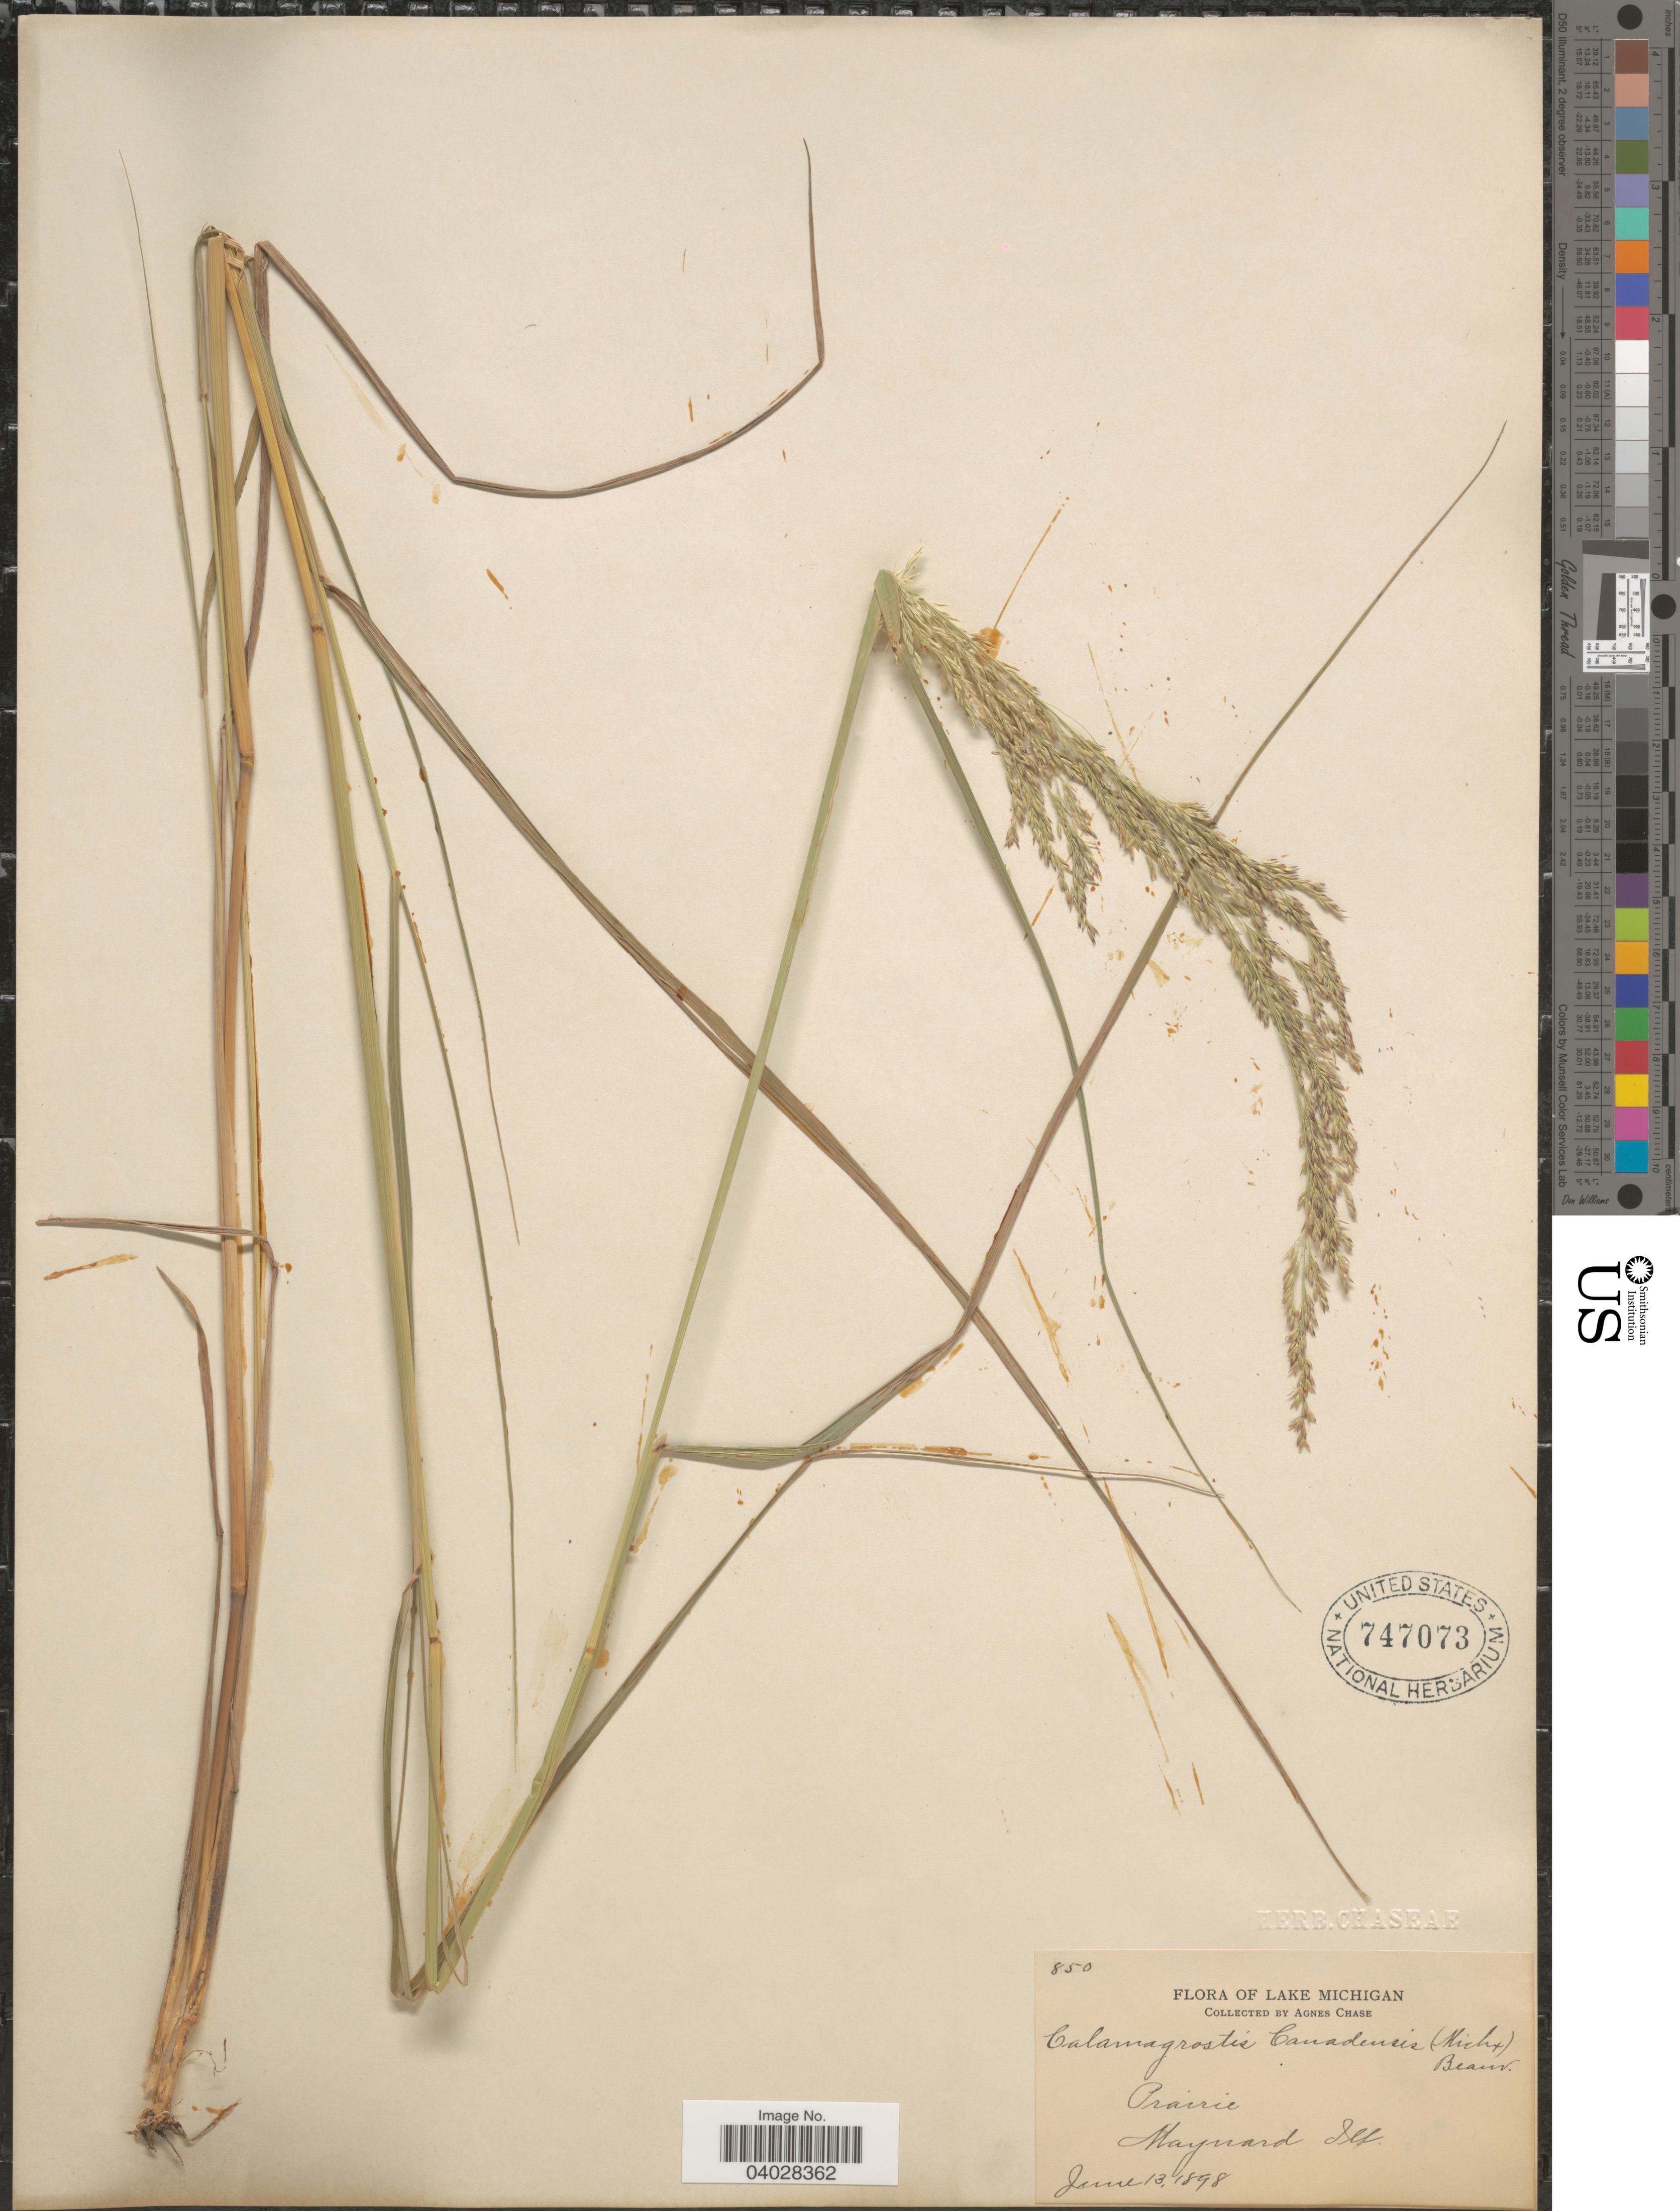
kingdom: Plantae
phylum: Tracheophyta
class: Liliopsida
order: Poales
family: Poaceae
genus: Calamagrostis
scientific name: Calamagrostis canadensis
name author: (Michx.) P. Beauv.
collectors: A. Chase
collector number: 850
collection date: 1898-06-13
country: United States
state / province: Illinois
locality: Lake Michigan. Prairie. Maynard.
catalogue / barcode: US 747073